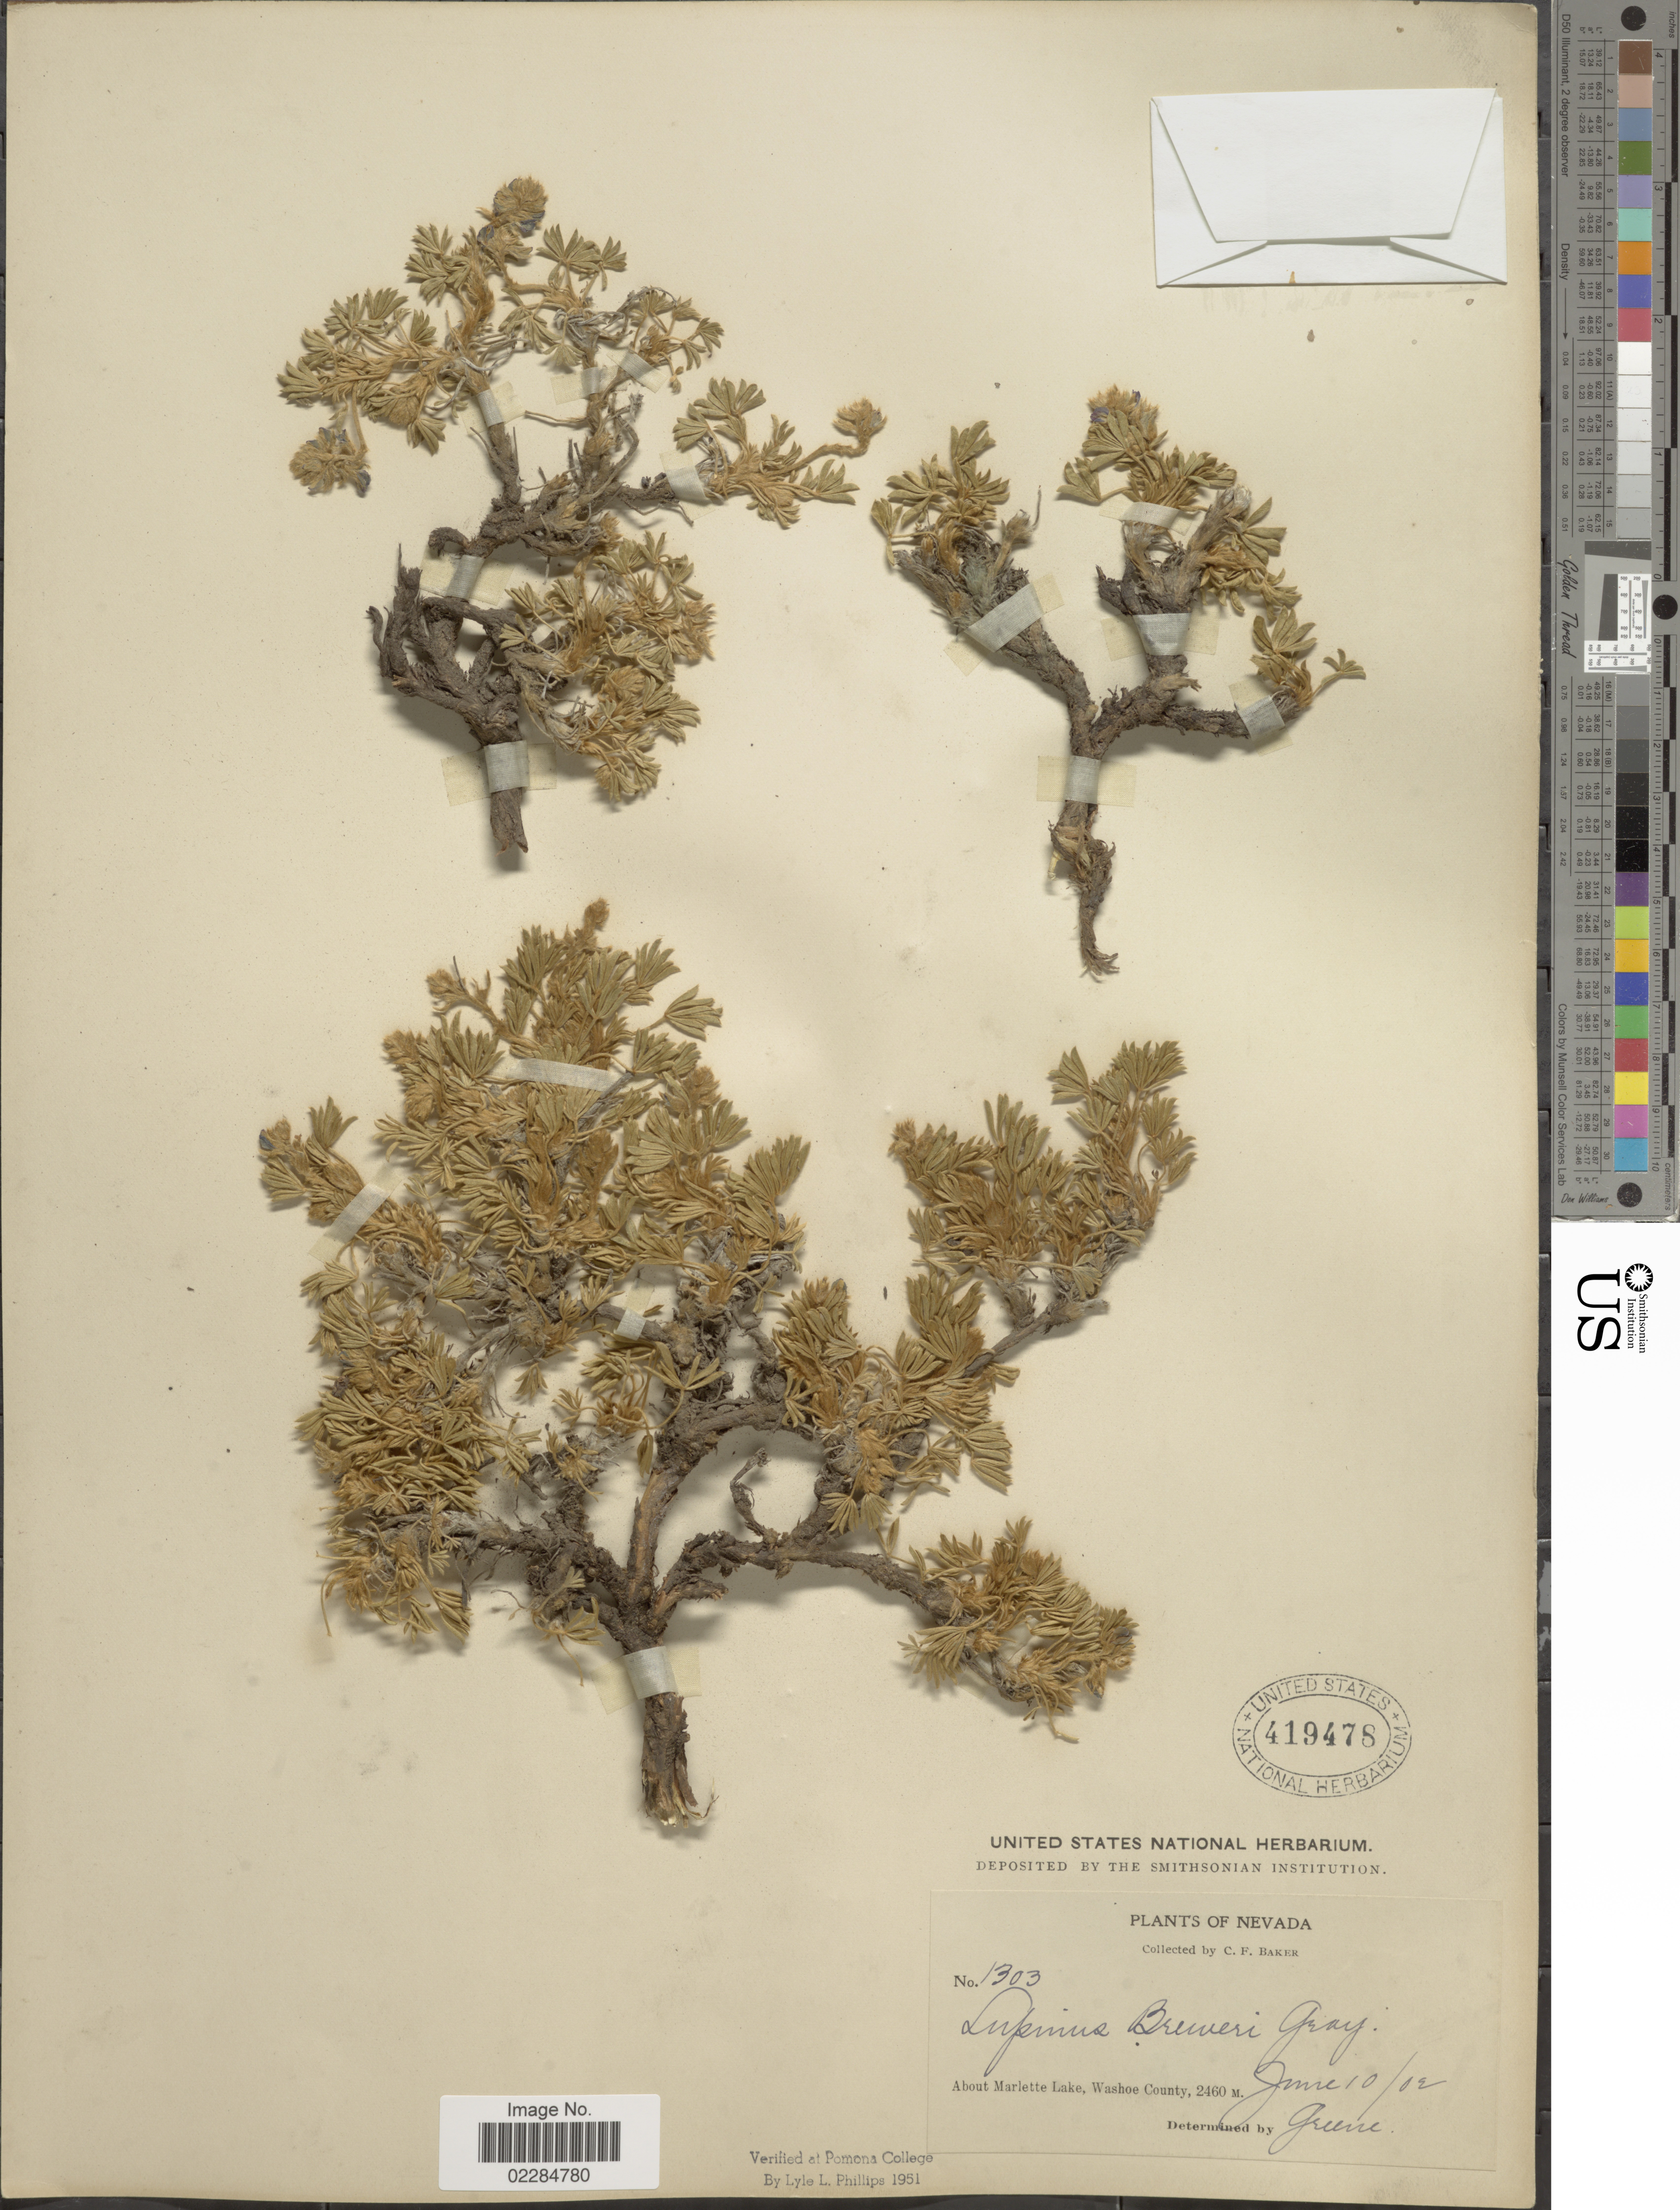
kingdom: Plantae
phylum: Tracheophyta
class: Magnoliopsida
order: Fabales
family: Fabaceae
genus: Lupinus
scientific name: Lupinus breweri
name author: A. Gray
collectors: F. C. Baker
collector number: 1303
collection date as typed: Transcribed d/m/y: 10/6/2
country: United States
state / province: Nevada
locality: About Marlette Lake, Washoe County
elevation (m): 2460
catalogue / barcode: US 419478